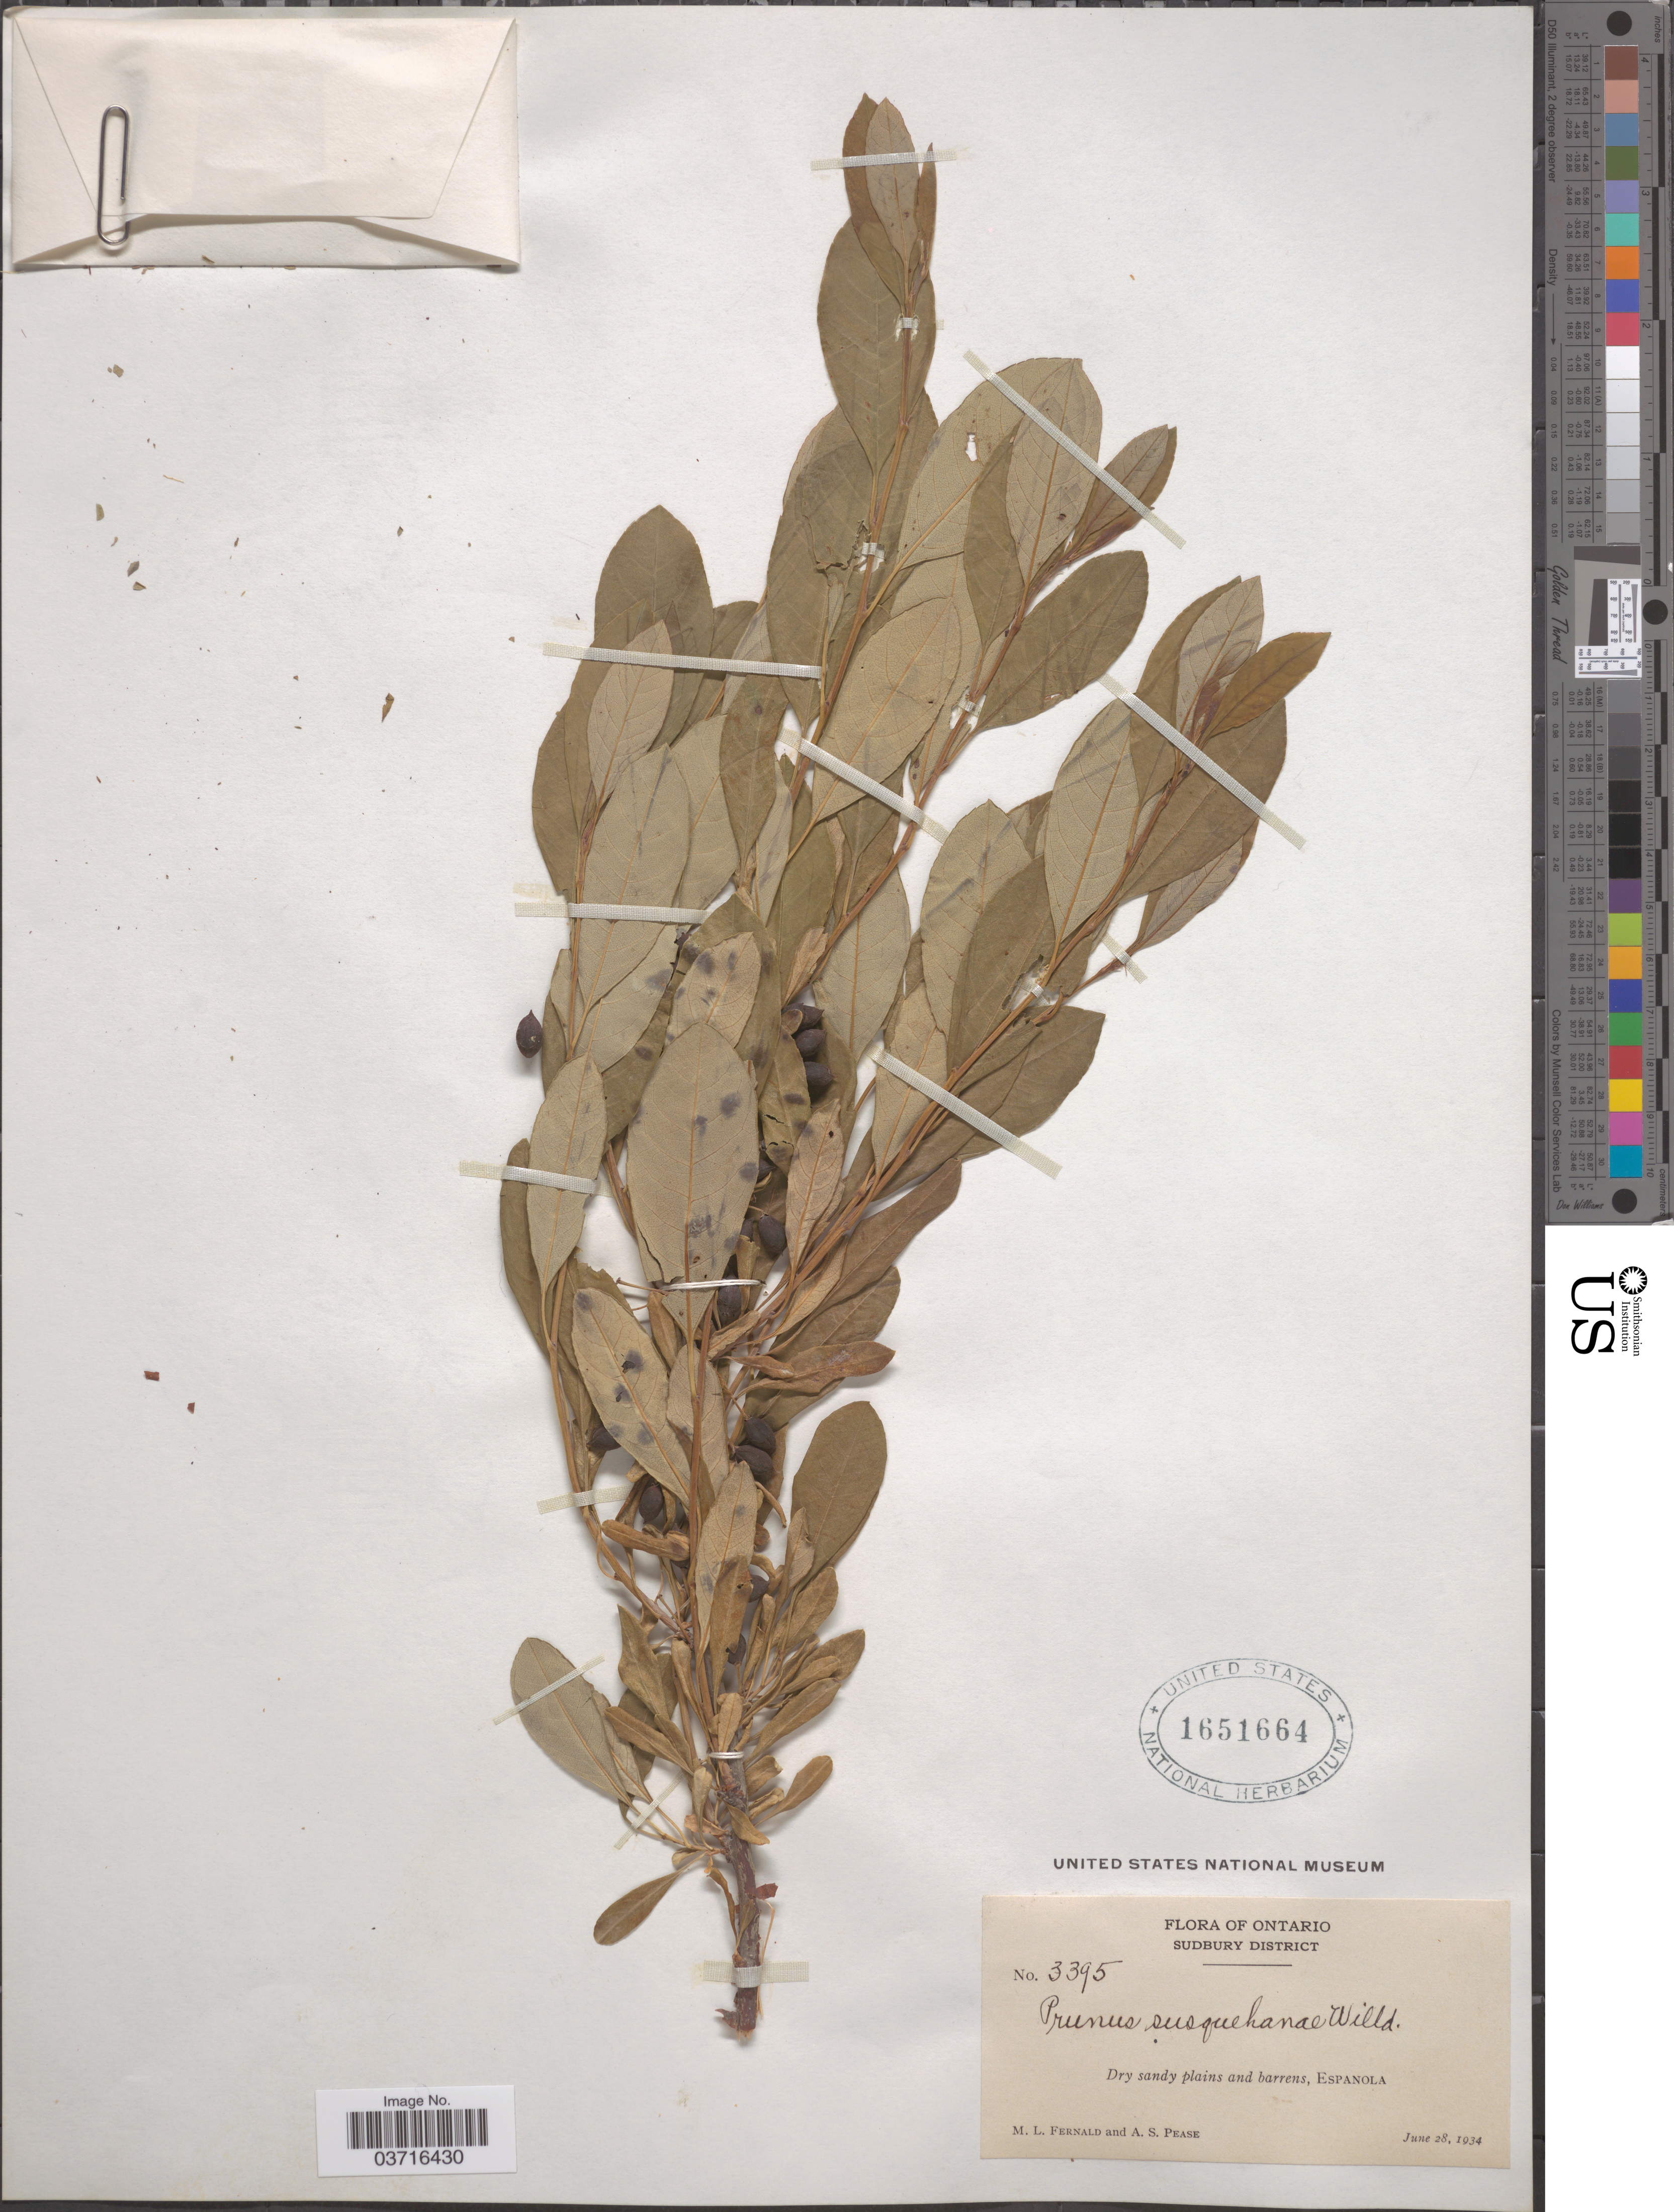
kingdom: Plantae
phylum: Tracheophyta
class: Magnoliopsida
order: Rosales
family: Rosaceae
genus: Prunus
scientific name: Prunus susquehanae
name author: Willd.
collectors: M. L. Fernald & A. S. Pease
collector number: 3395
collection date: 1934-06-28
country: Canada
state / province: Ontario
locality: Sudbury District. Espanola.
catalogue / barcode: US 1651664